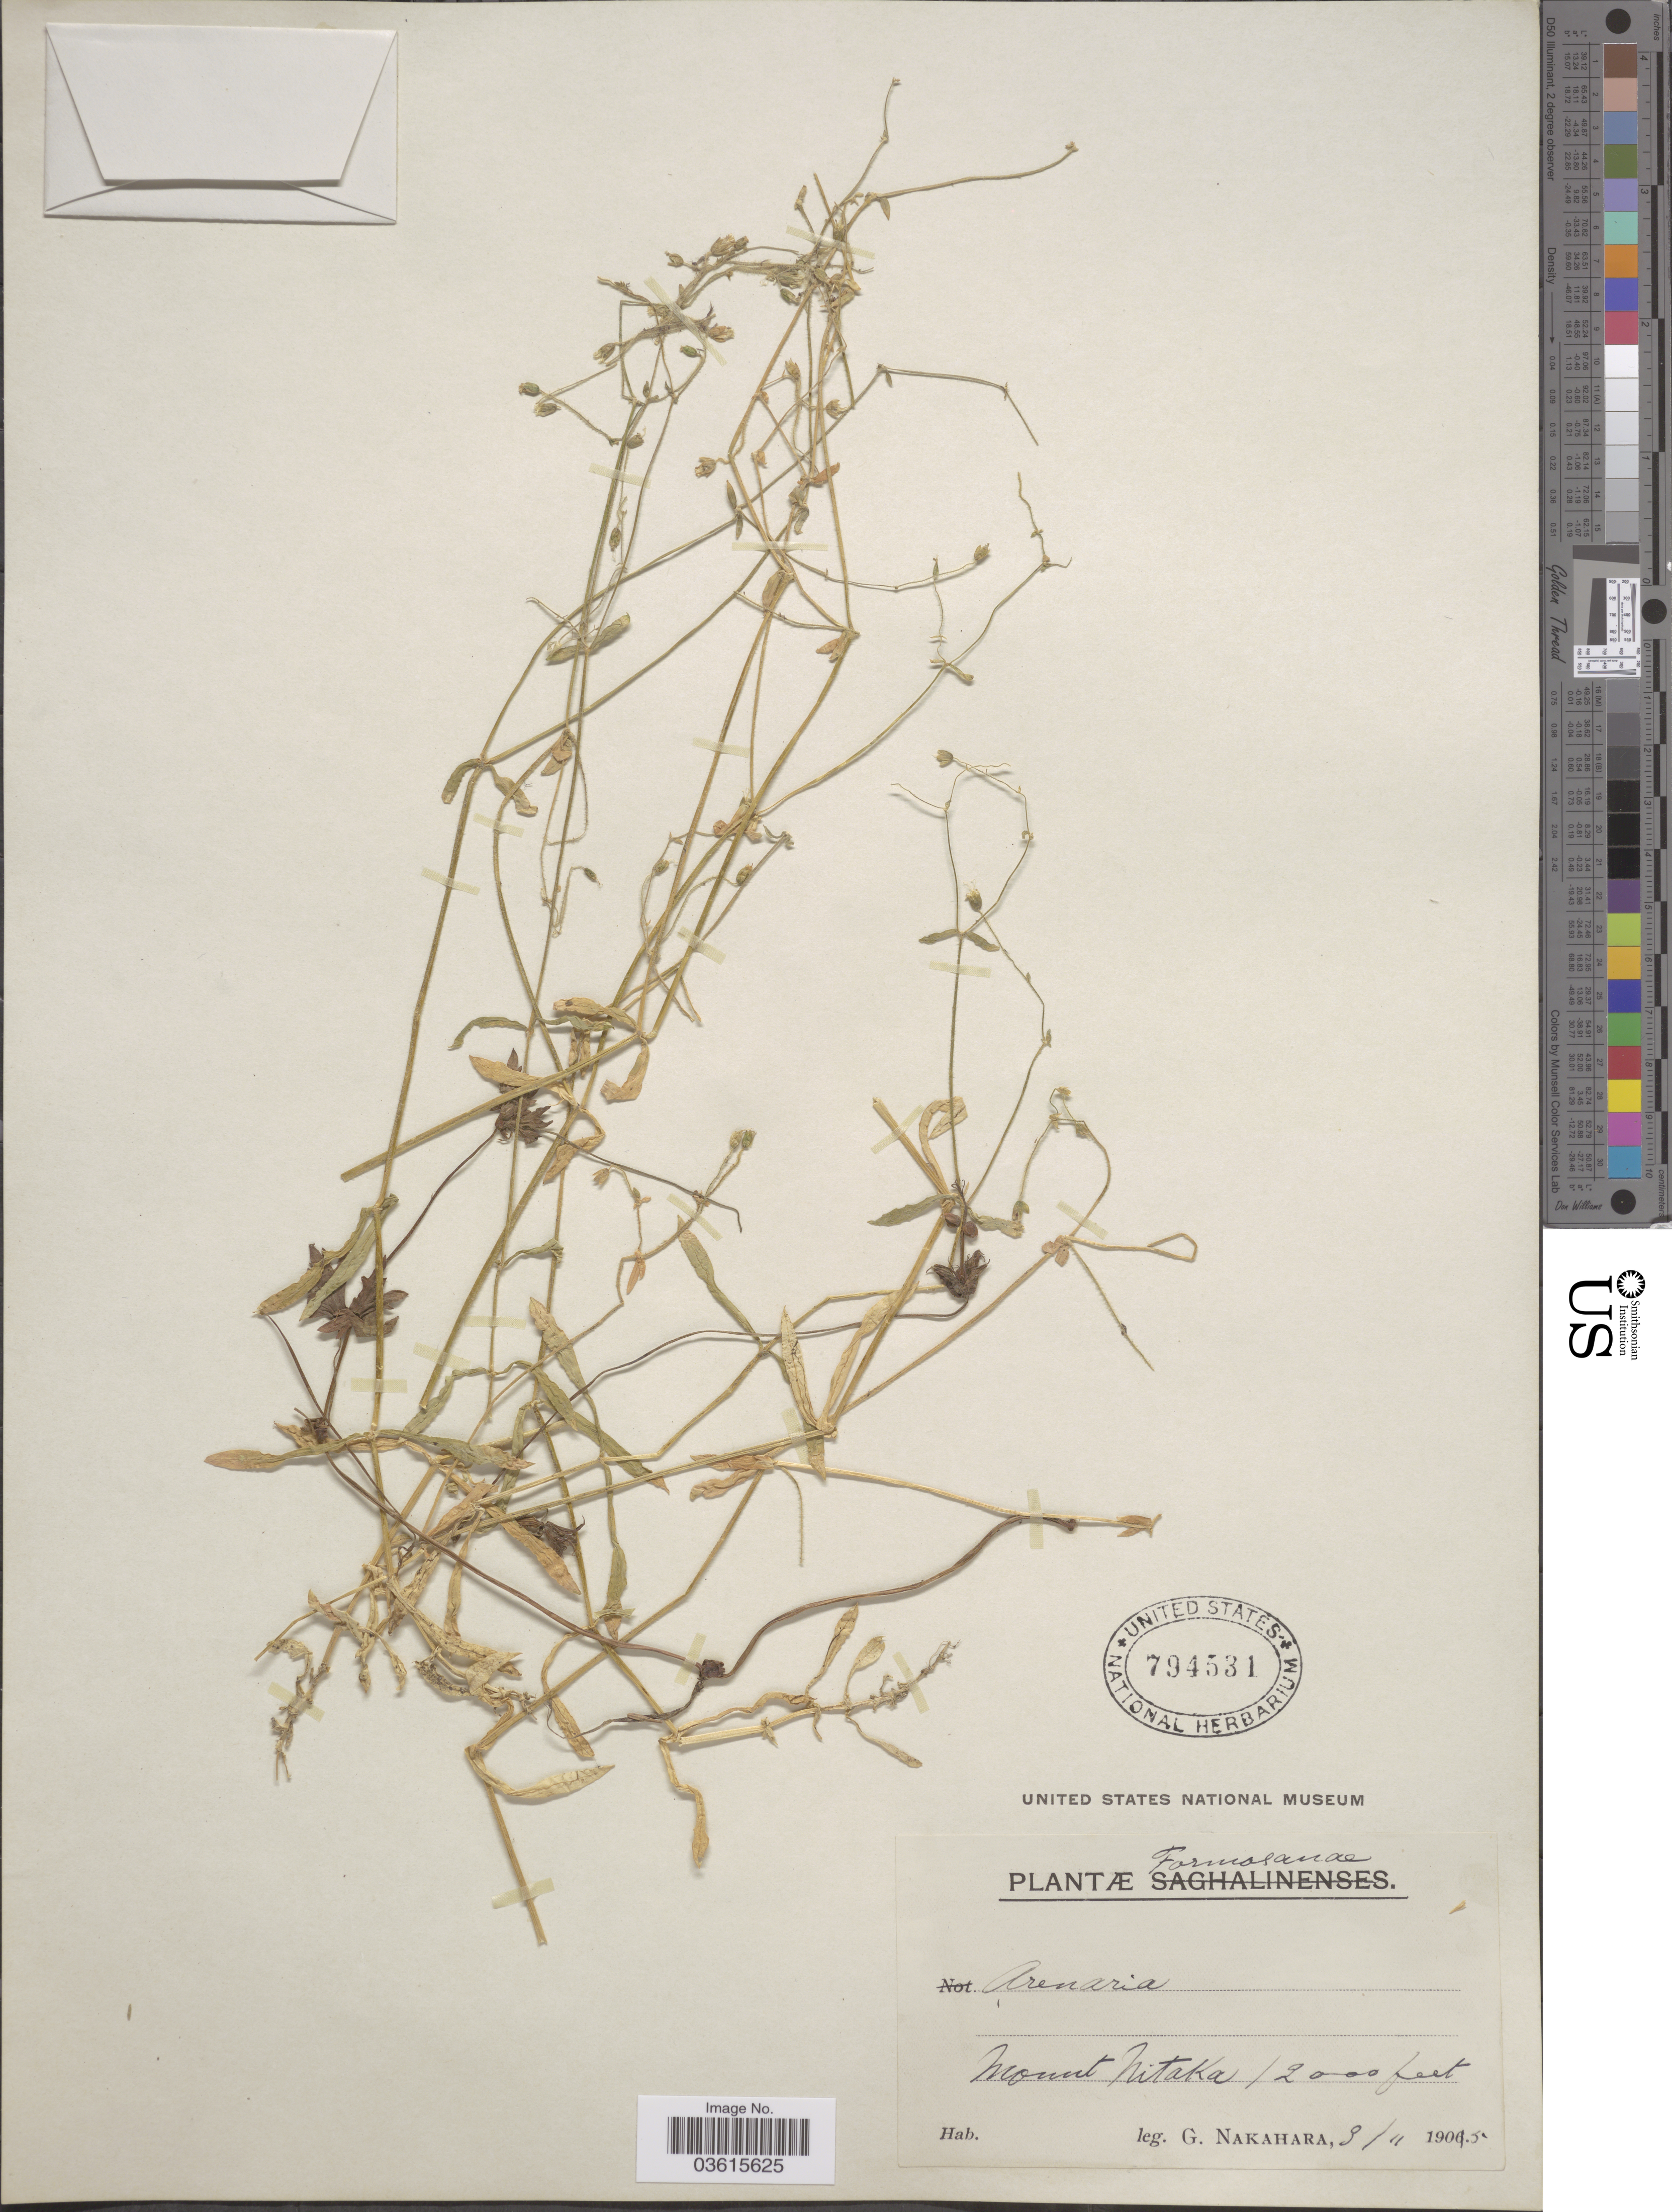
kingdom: Plantae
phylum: Tracheophyta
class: Magnoliopsida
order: Caryophyllales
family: Caryophyllaceae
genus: Arenaria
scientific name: Arenaria sp.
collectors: G. Nakahara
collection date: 1905-11-03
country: Taiwan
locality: Formosanæ. Mount Nitaka.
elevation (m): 3658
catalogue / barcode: US 794531